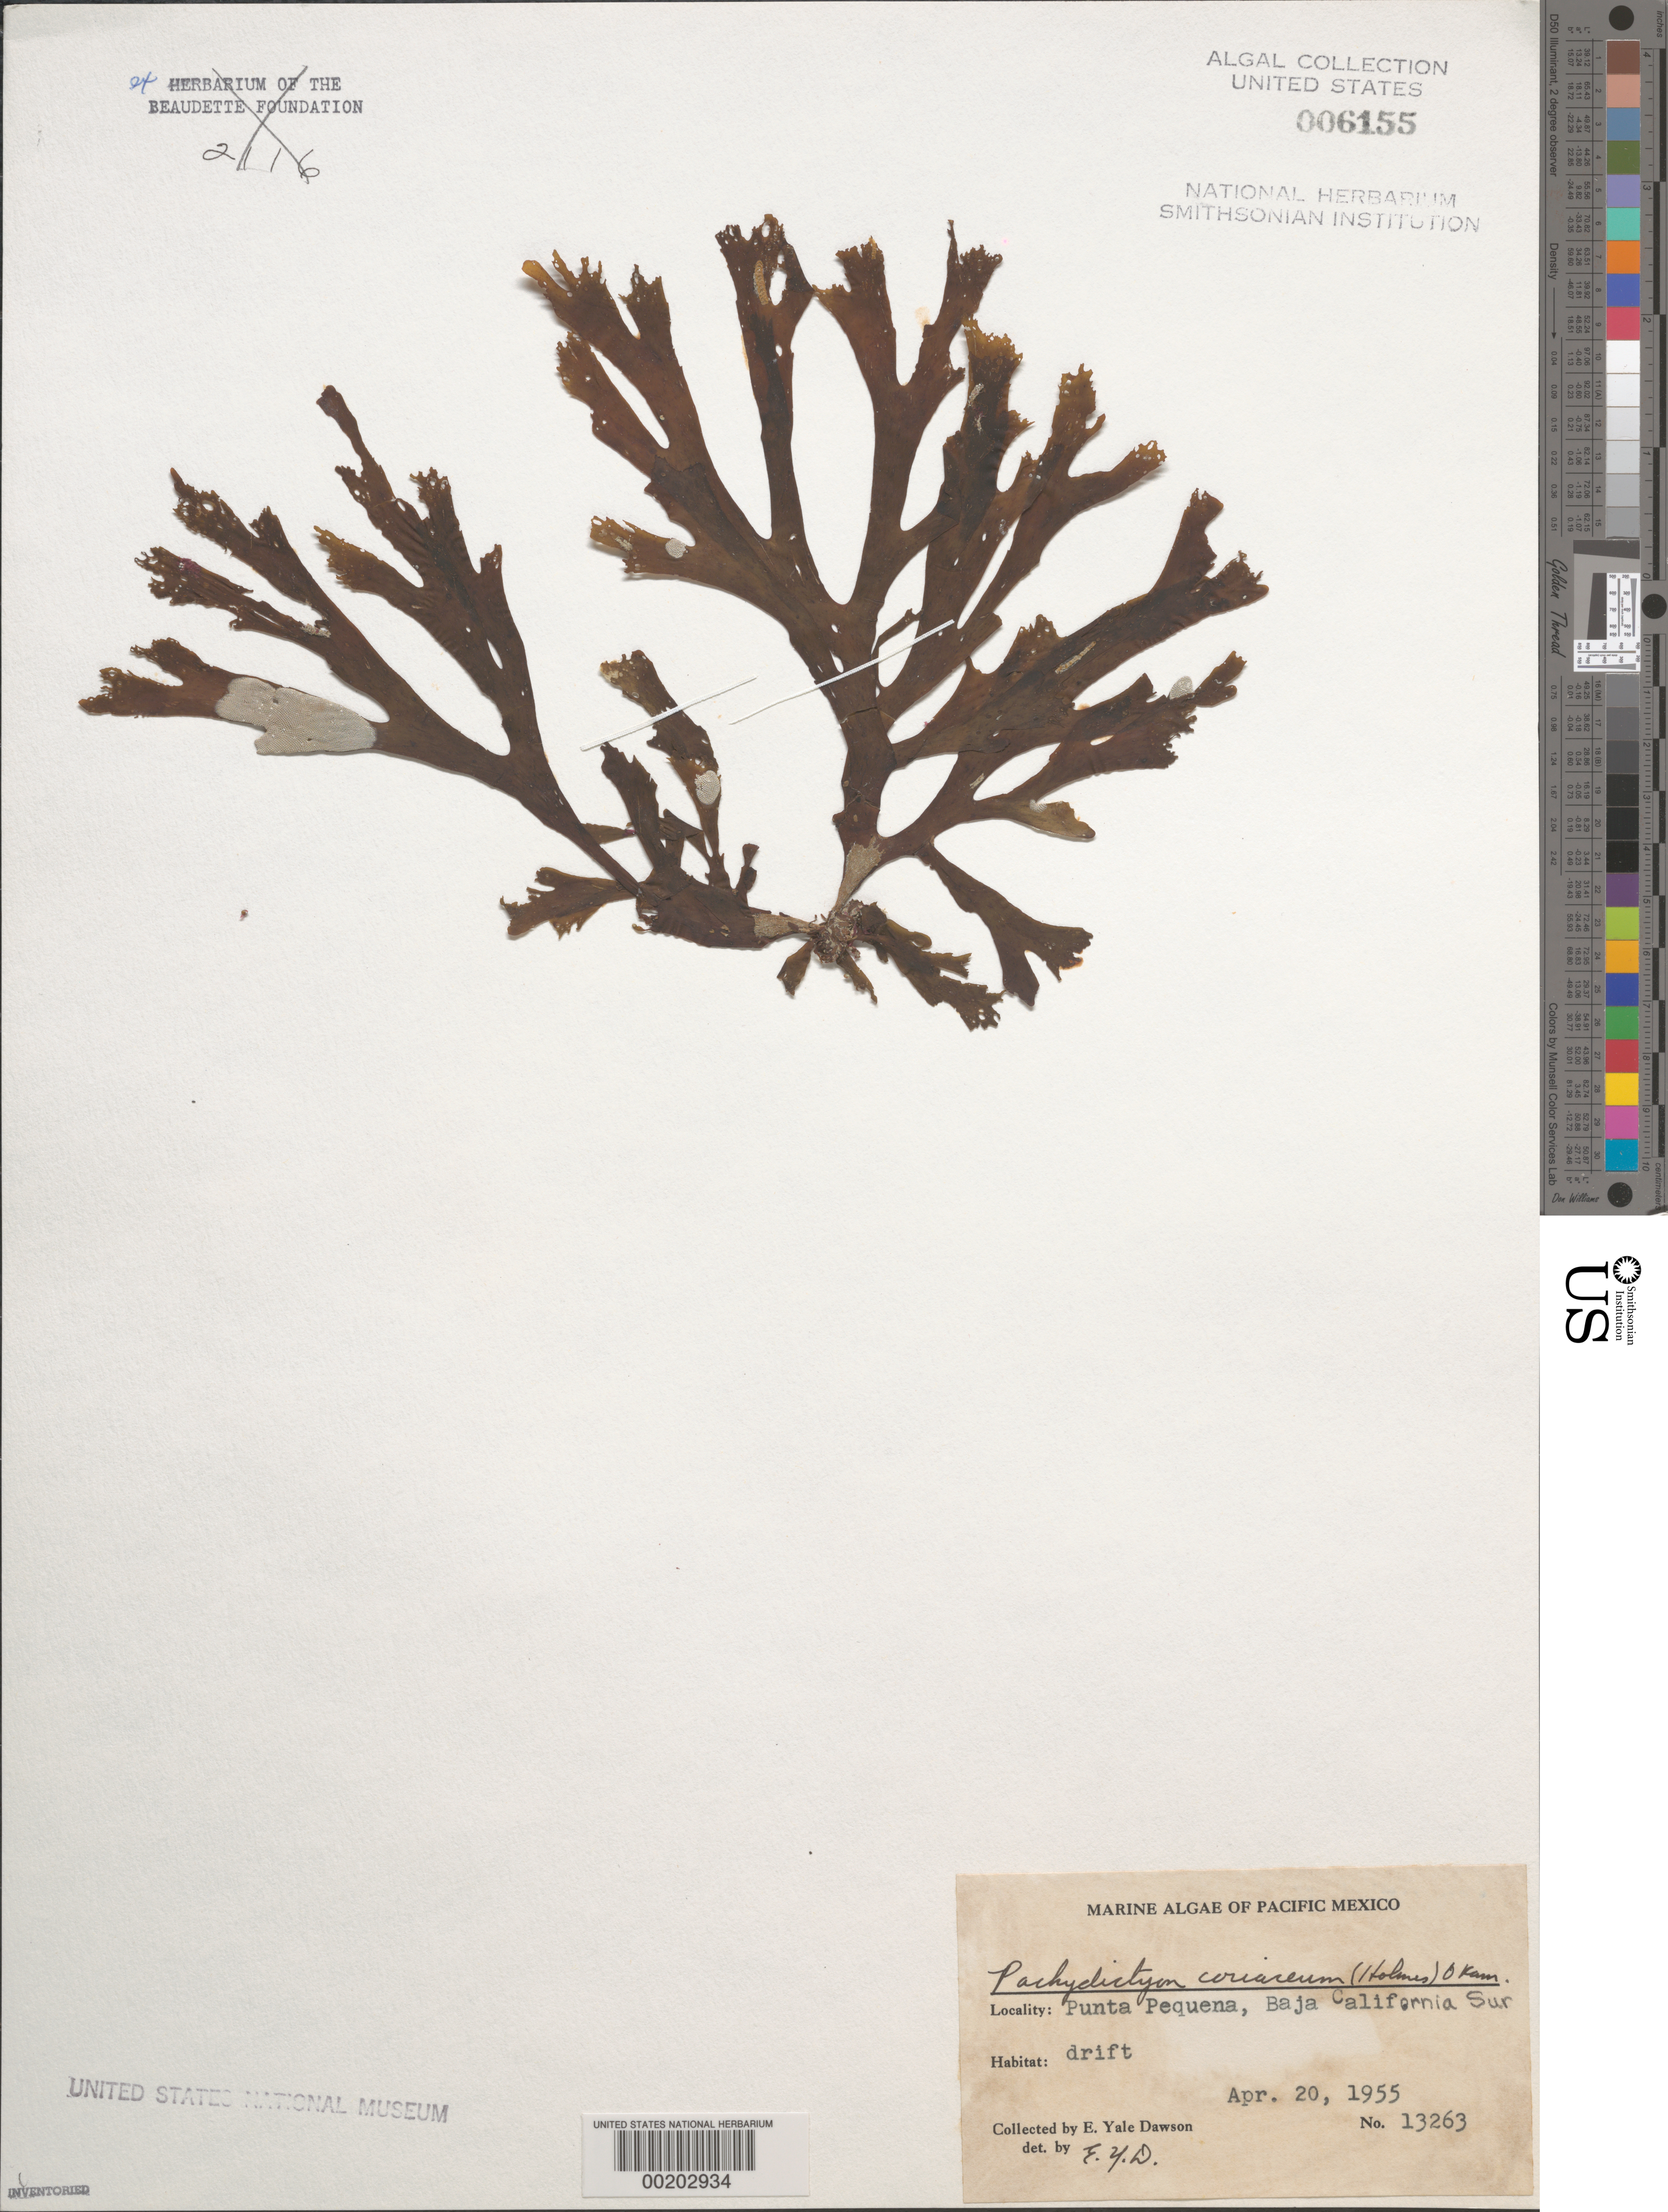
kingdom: Chromista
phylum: Ochrophyta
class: Phaeophyceae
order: Dictyotales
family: Dictyotaceae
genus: Pachydictyon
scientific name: Pachydictyon coriaceum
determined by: Dawson, E. Y.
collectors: E. Y. Dawson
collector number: EYD 13263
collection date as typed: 20 Apr 1955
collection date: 1955-04-20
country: Mexico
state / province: Baja California Sur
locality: Punta Pequena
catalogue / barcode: US 6155